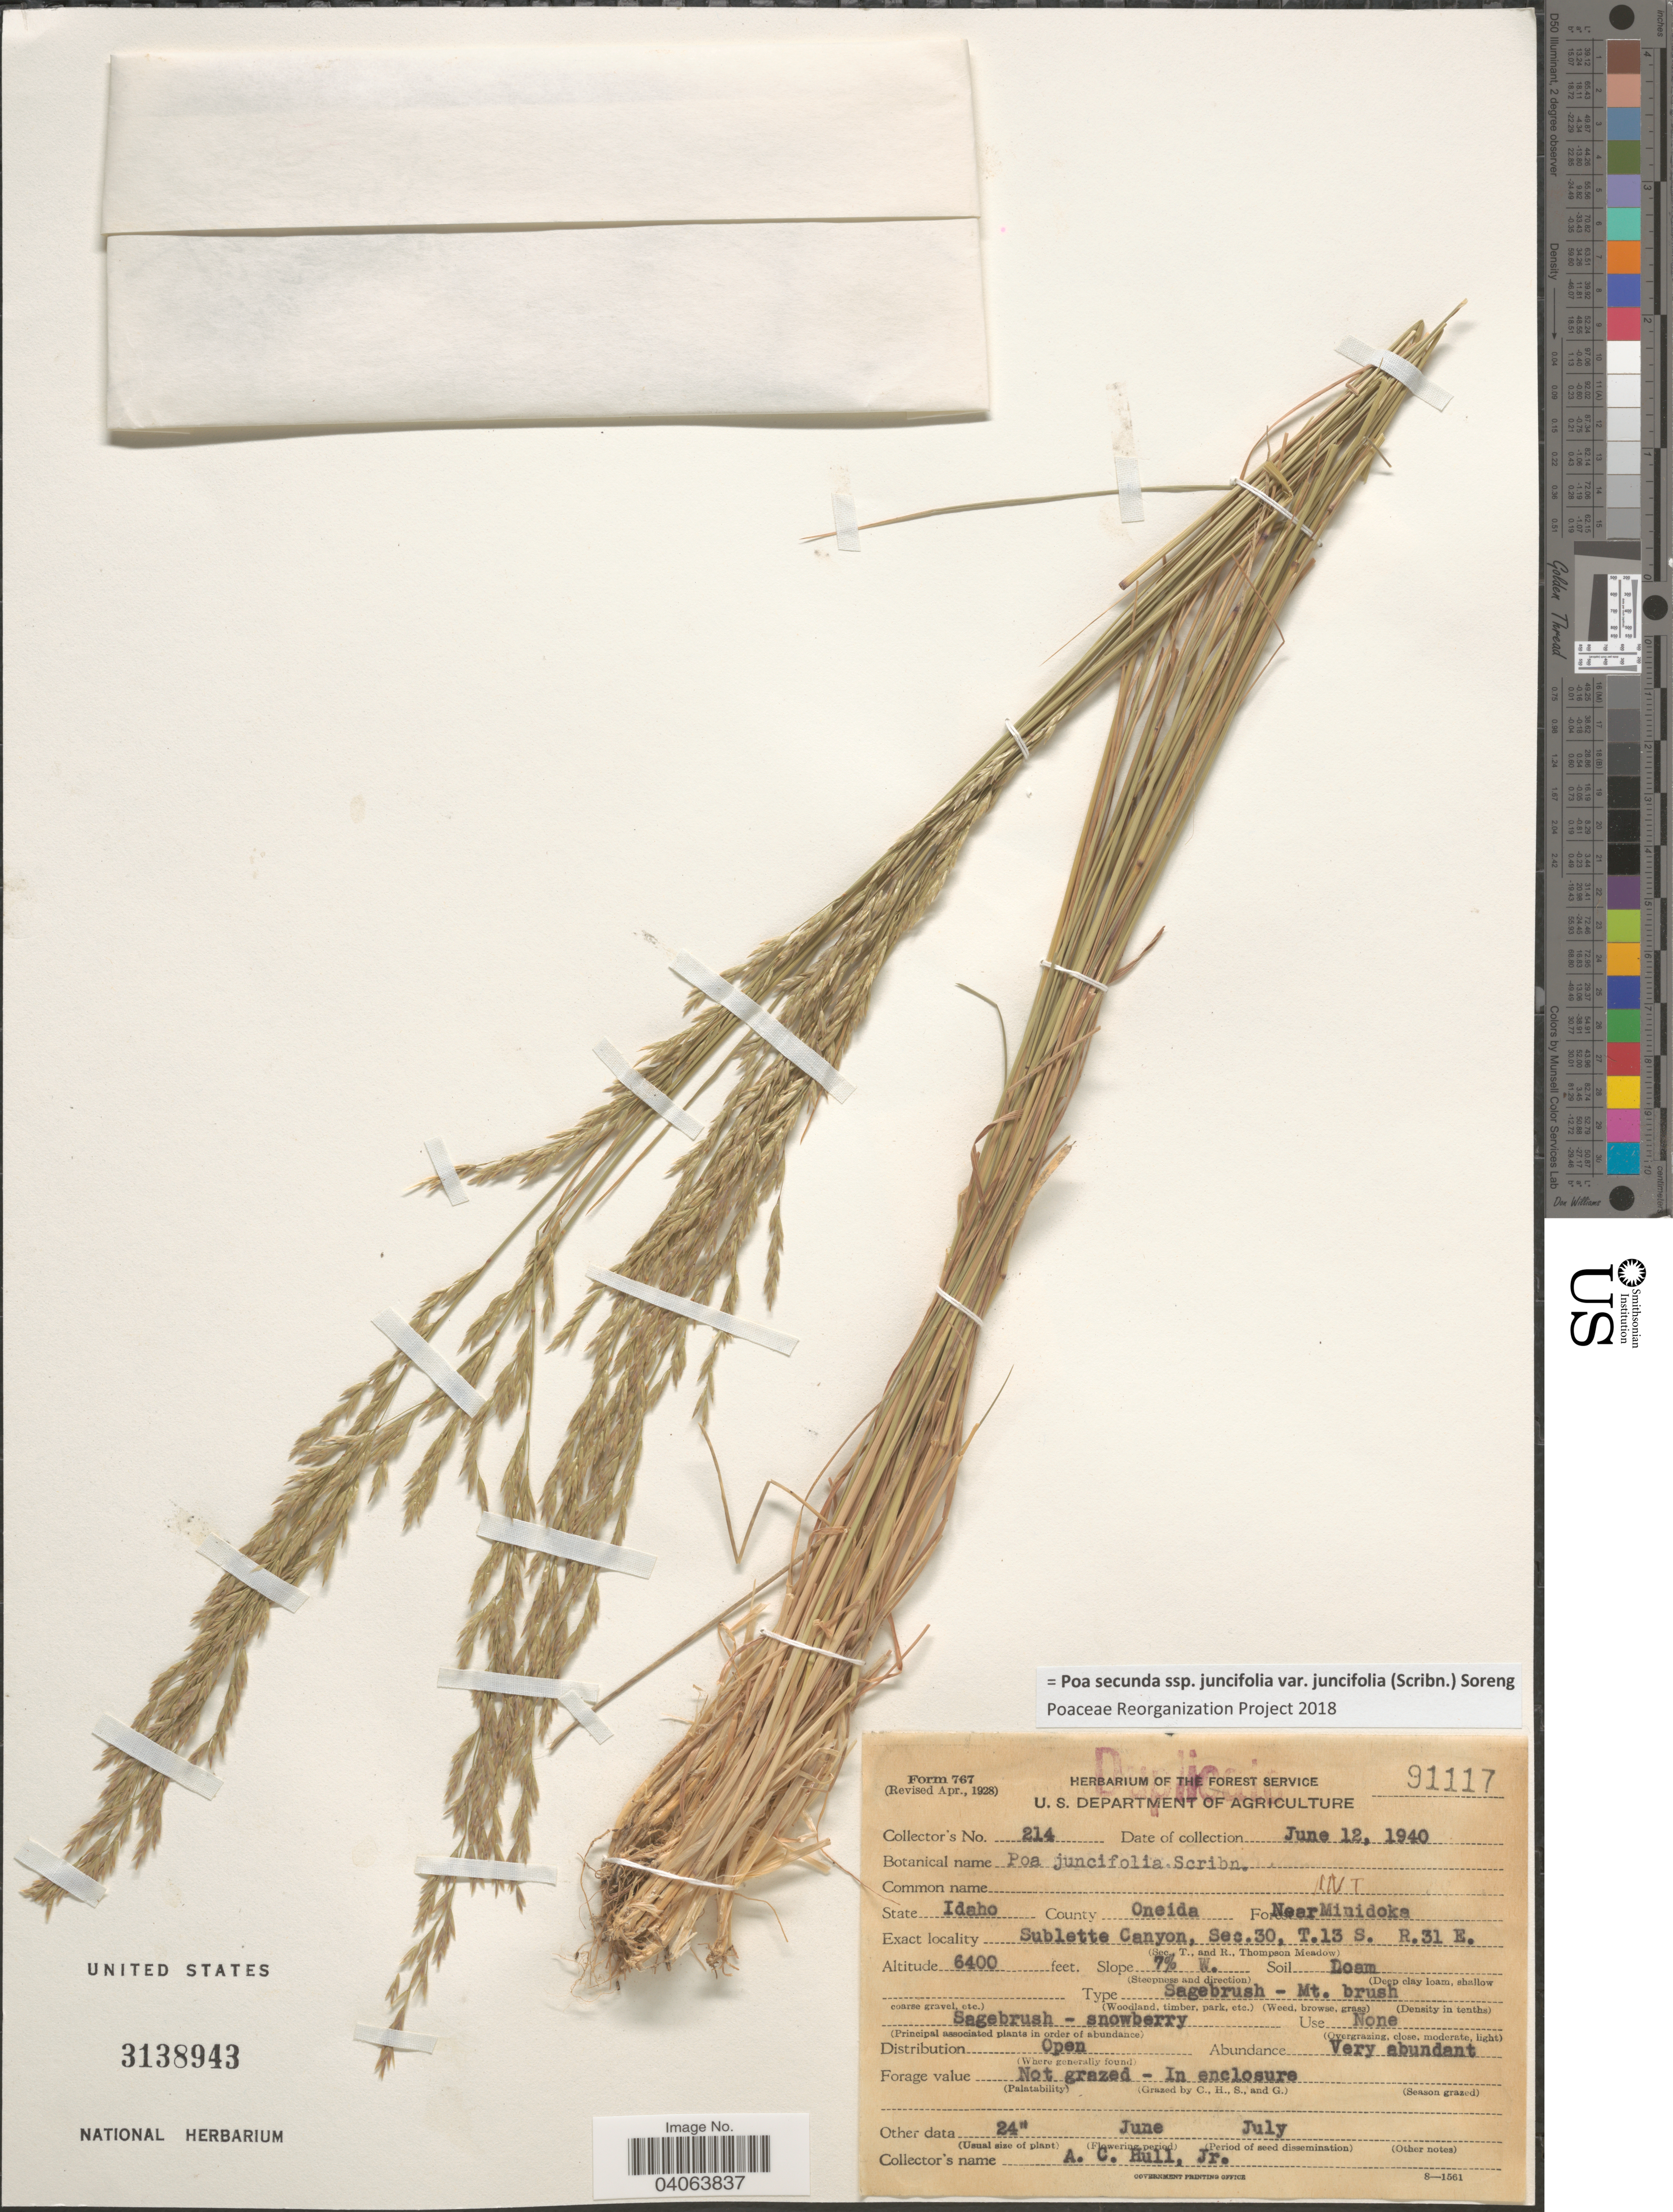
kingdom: Plantae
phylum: Tracheophyta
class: Liliopsida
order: Poales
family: Poaceae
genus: Poa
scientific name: Poa secunda subsp. juncifolia var. juncifolia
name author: (Scribn.) Soreng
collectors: A. Hull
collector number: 214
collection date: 1940-06-12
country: United States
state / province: Idaho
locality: County Oneida. Near Minidoka. Sublette Canyon, Sec. 30, T.13 S. R.31 E. Type Sagebrush - Mt. brush.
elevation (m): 1951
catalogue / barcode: US 3138943